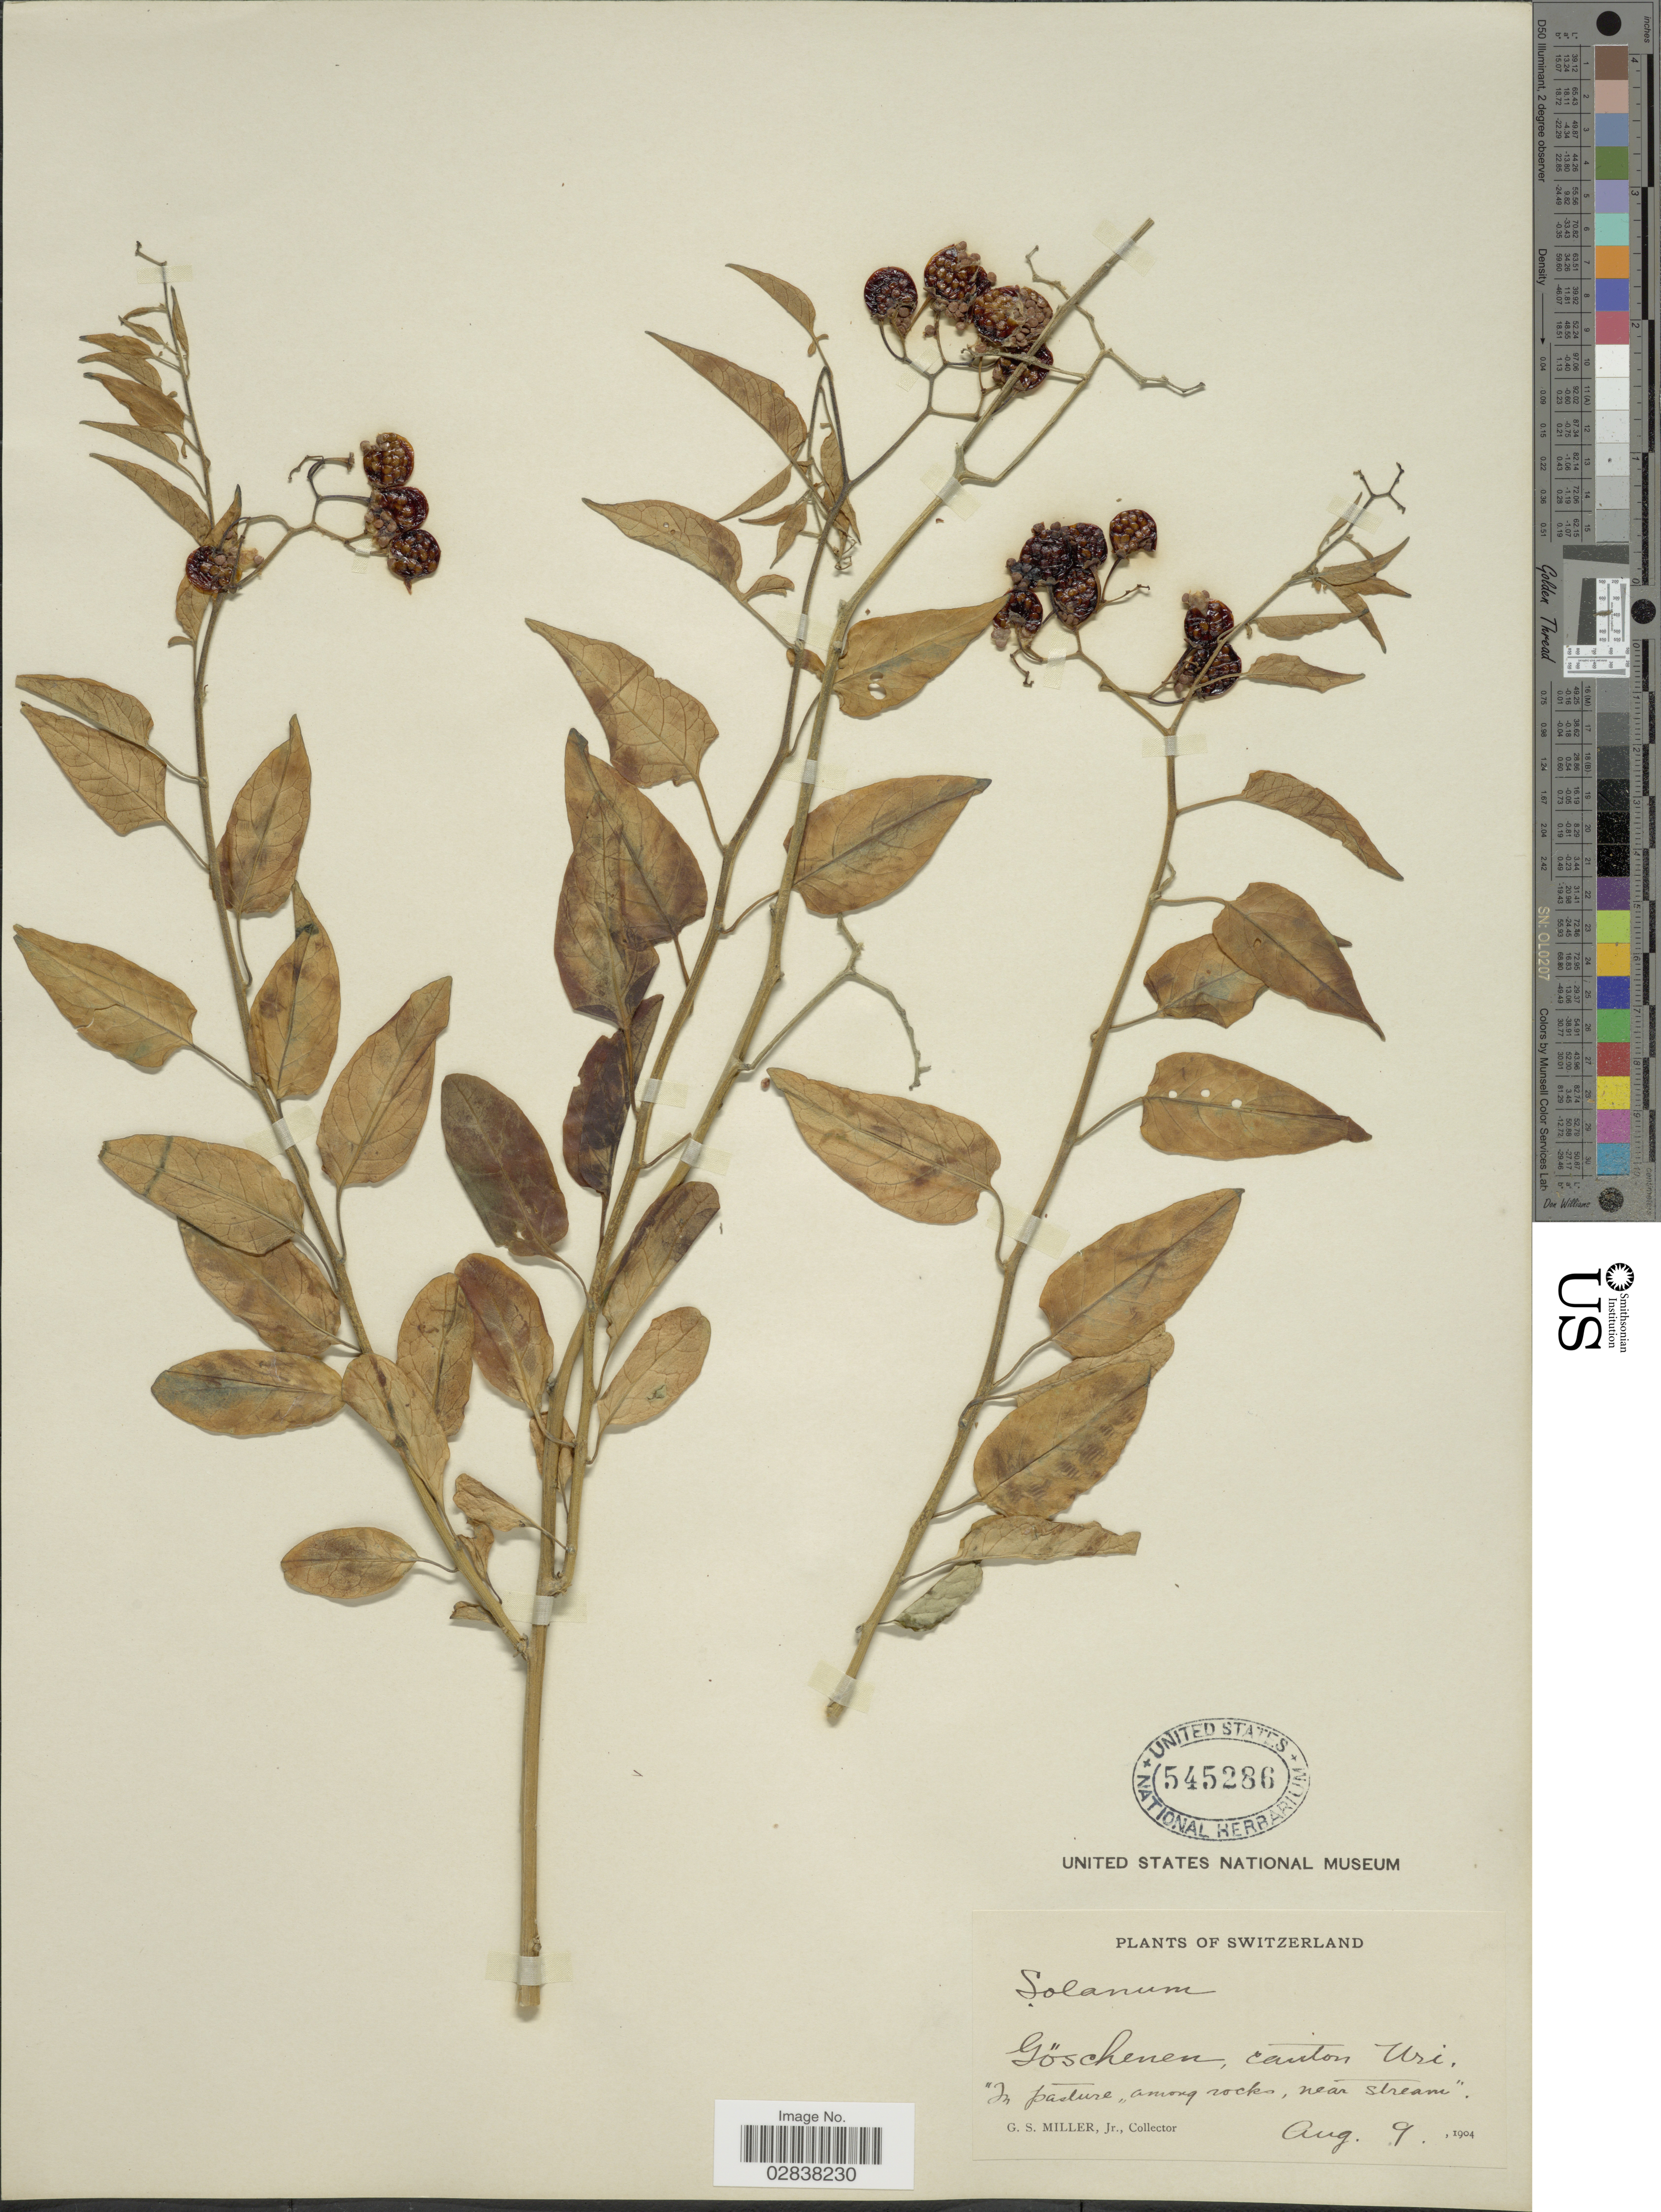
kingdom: Plantae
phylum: Tracheophyta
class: Magnoliopsida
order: Solanales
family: Solanaceae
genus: Solanum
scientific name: Solanum sp.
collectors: G. S. Miller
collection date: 1904-08-09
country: Switzerland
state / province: Uri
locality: Göschenen, canton Uri.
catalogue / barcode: US 545286